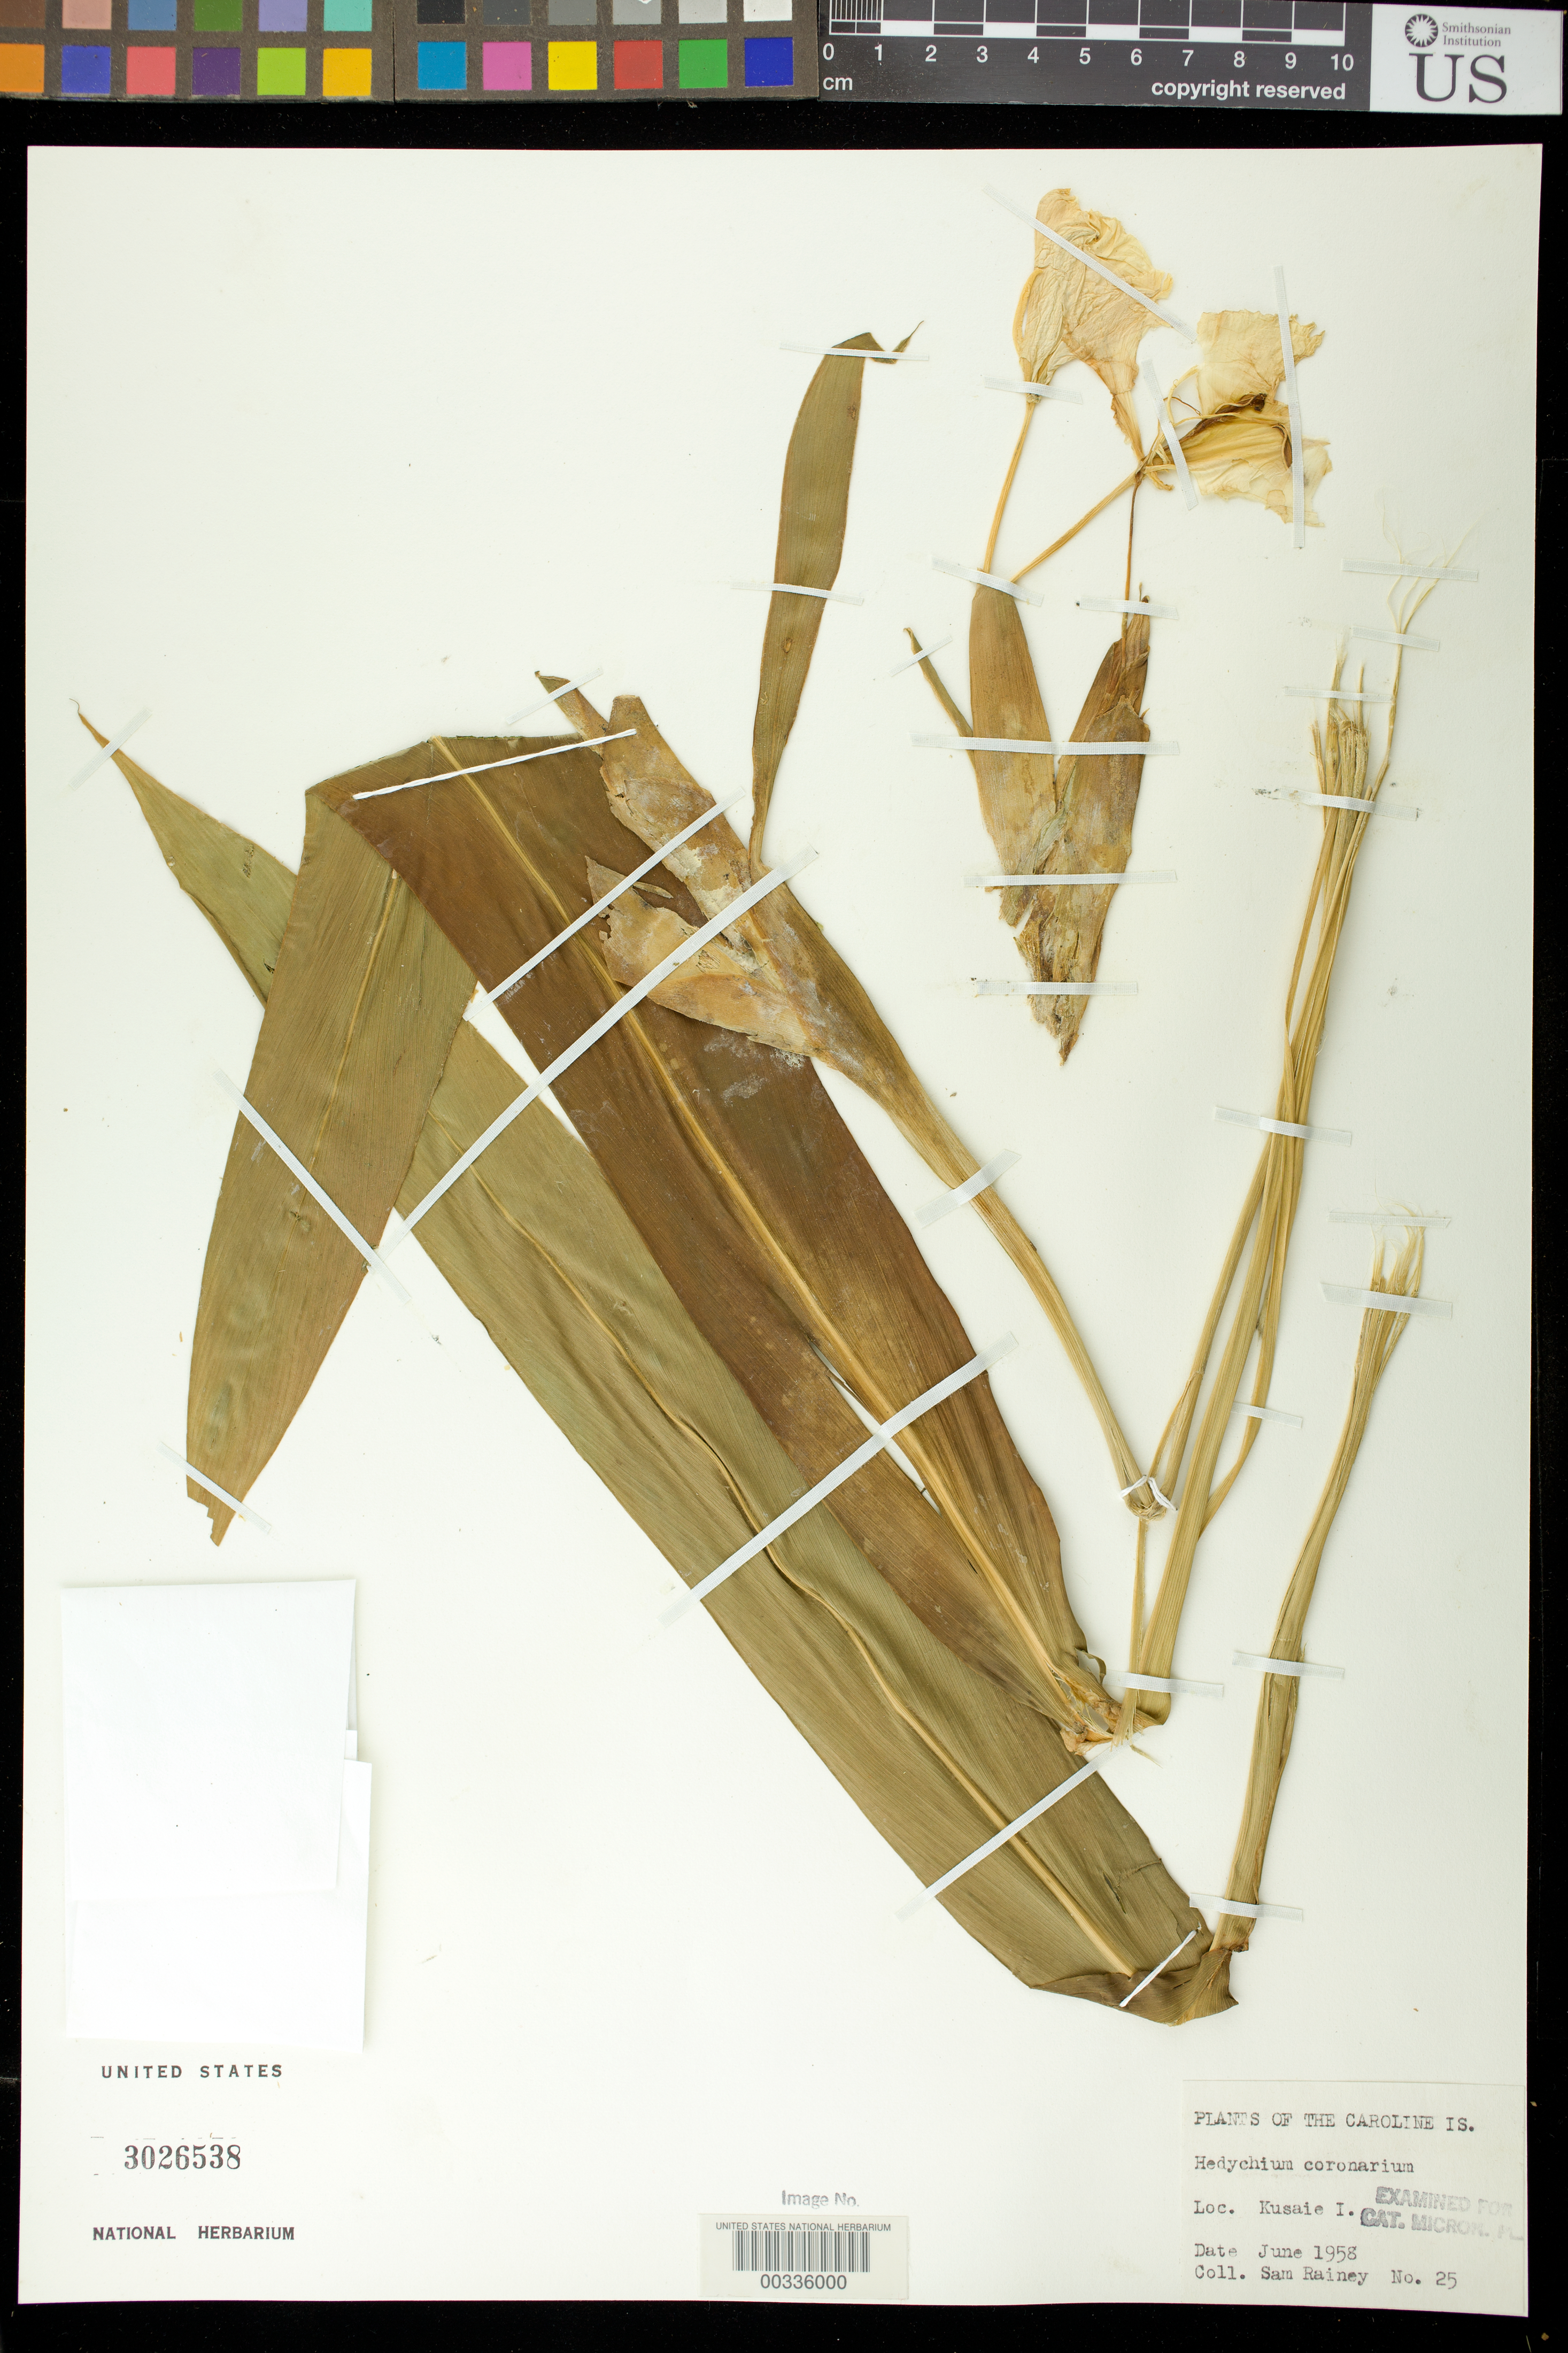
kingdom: Plantae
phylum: Tracheophyta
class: Liliopsida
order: Zingiberales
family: Zingiberaceae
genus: Hedychium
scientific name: Hedychium coronarium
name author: J. Koenig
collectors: S. Rainey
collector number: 25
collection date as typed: Jun 1958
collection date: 1958-06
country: Micronesia, Federated States of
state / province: Kosrae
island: Kosrae [Kusaie]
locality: Plants of the caroline is., kusaie i.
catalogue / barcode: US 3026538